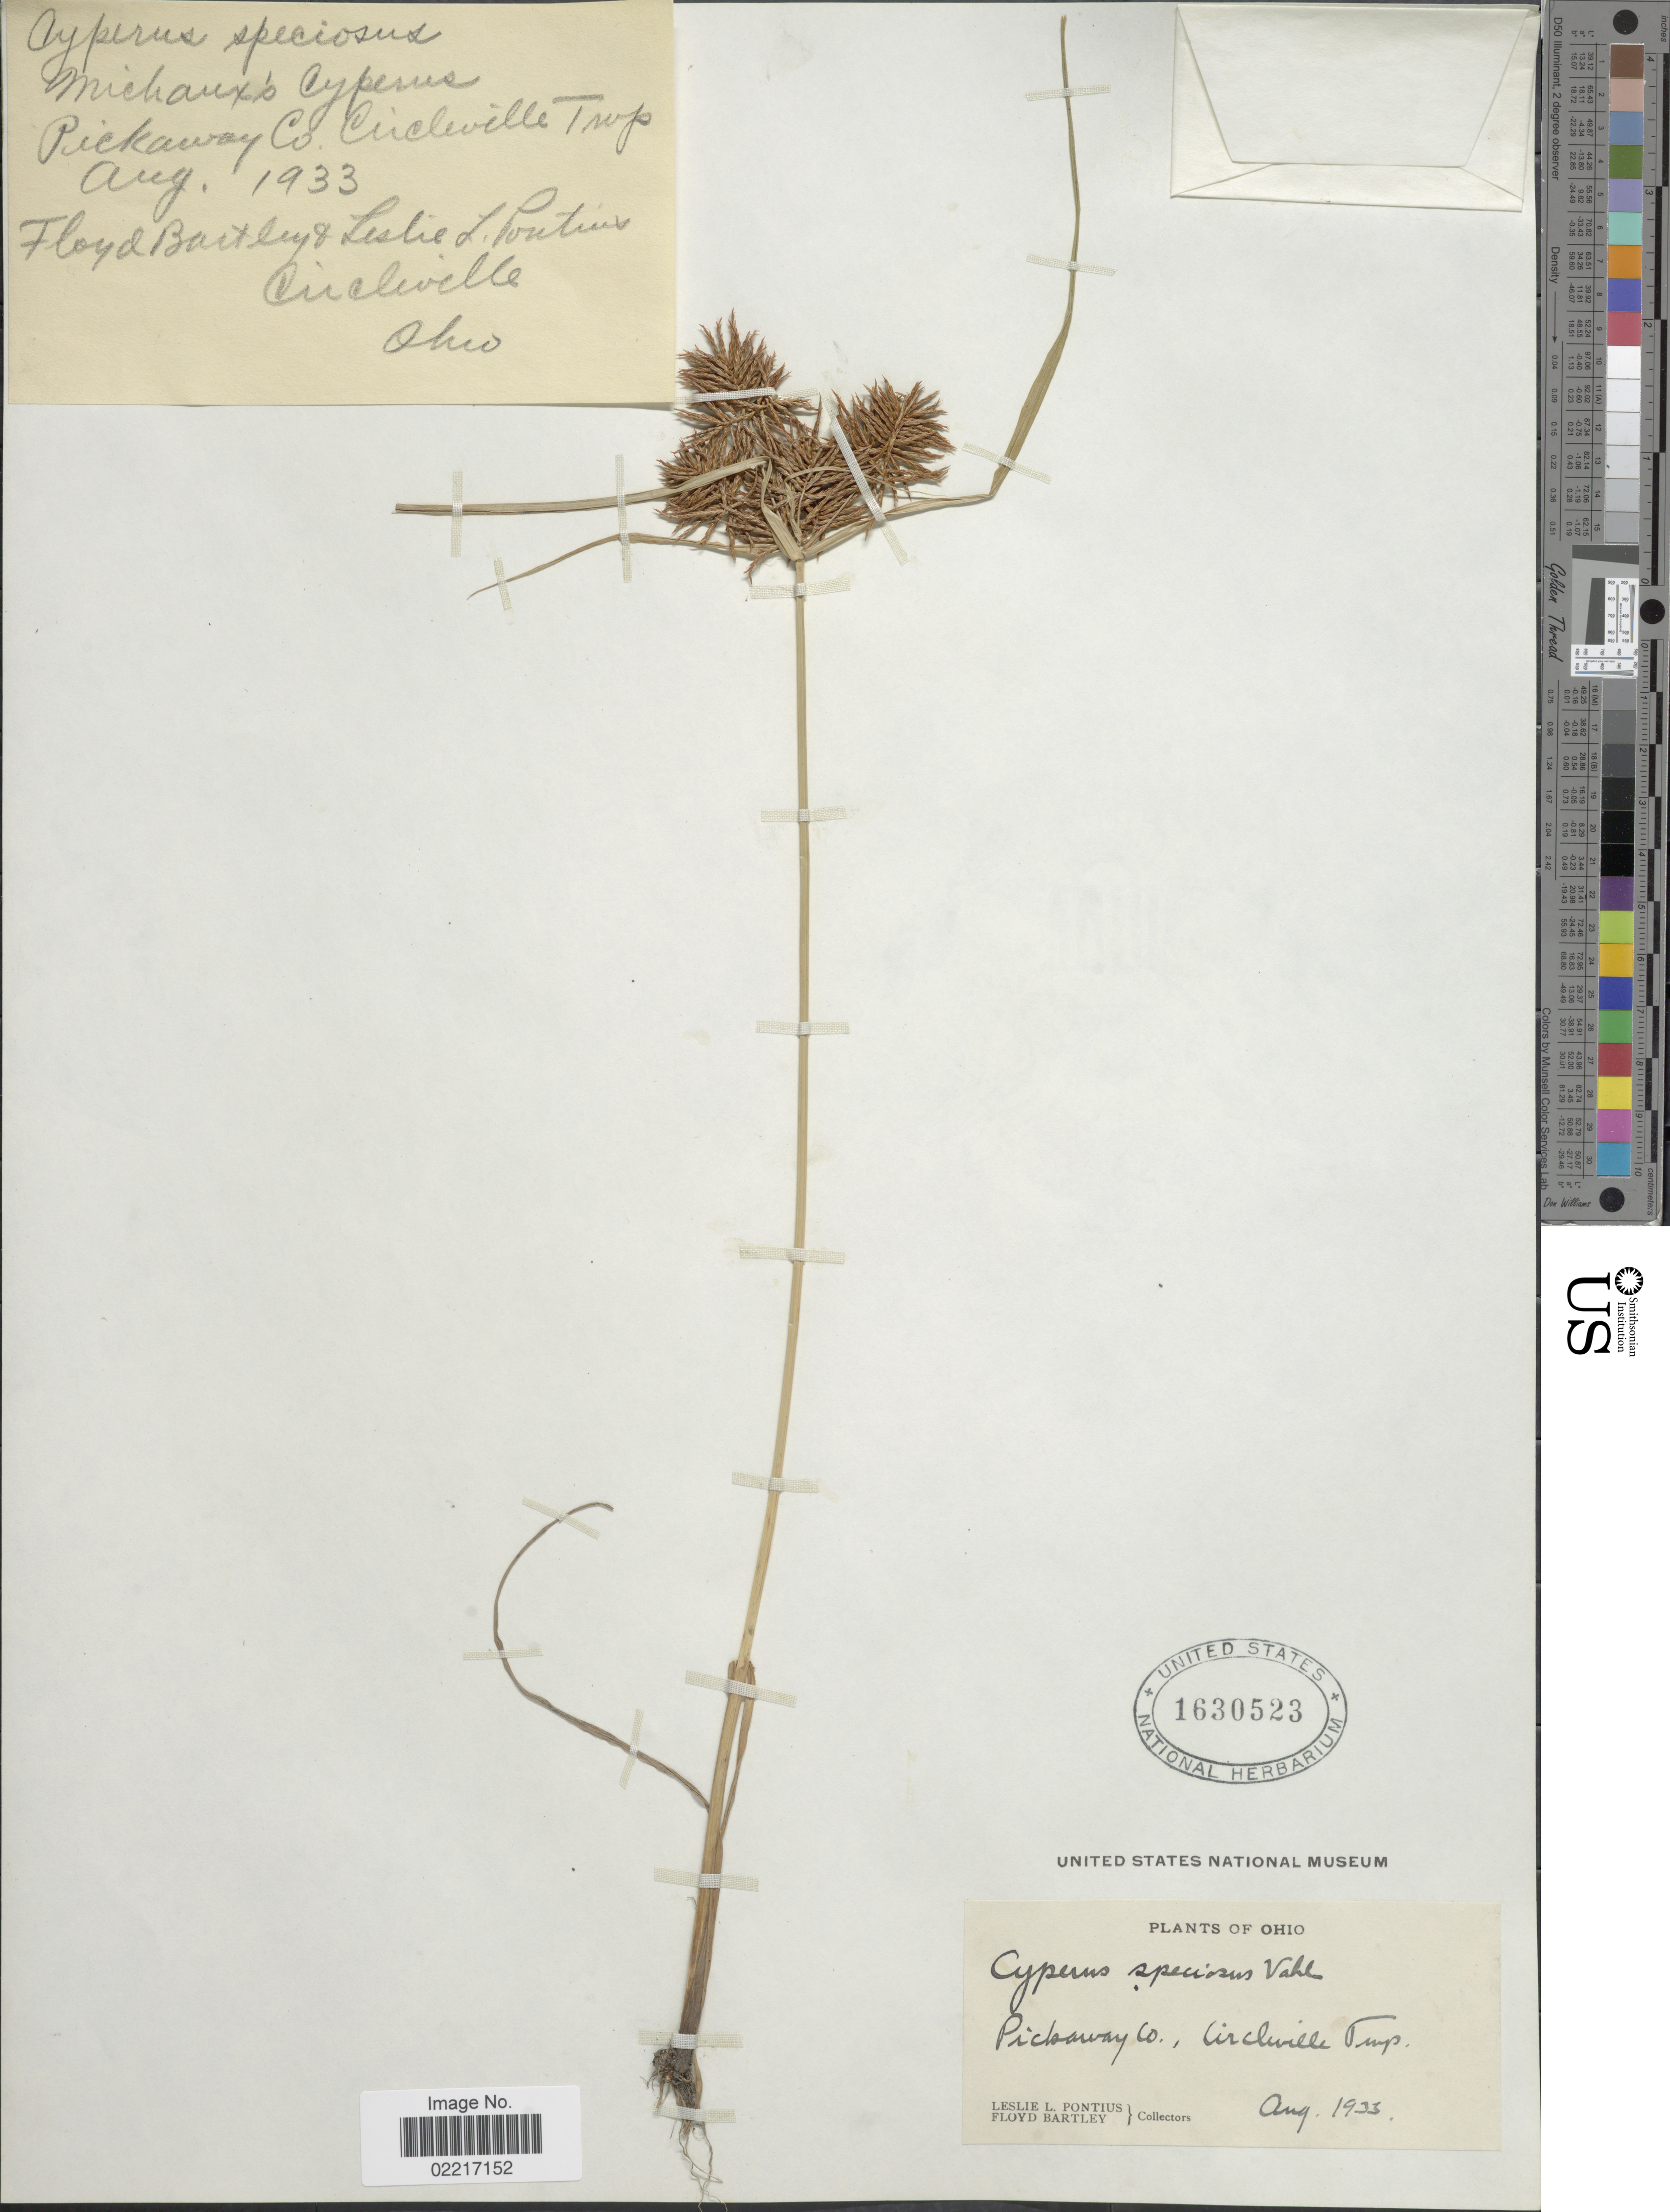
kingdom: Plantae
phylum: Tracheophyta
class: Liliopsida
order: Poales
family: Cyperaceae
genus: Cyperus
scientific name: Cyperus odoratus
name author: L.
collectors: L. Pontius & F. Bartley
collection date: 1933-08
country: United States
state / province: Ohio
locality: Pickaway Co., Circleville Twp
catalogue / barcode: US 1630523